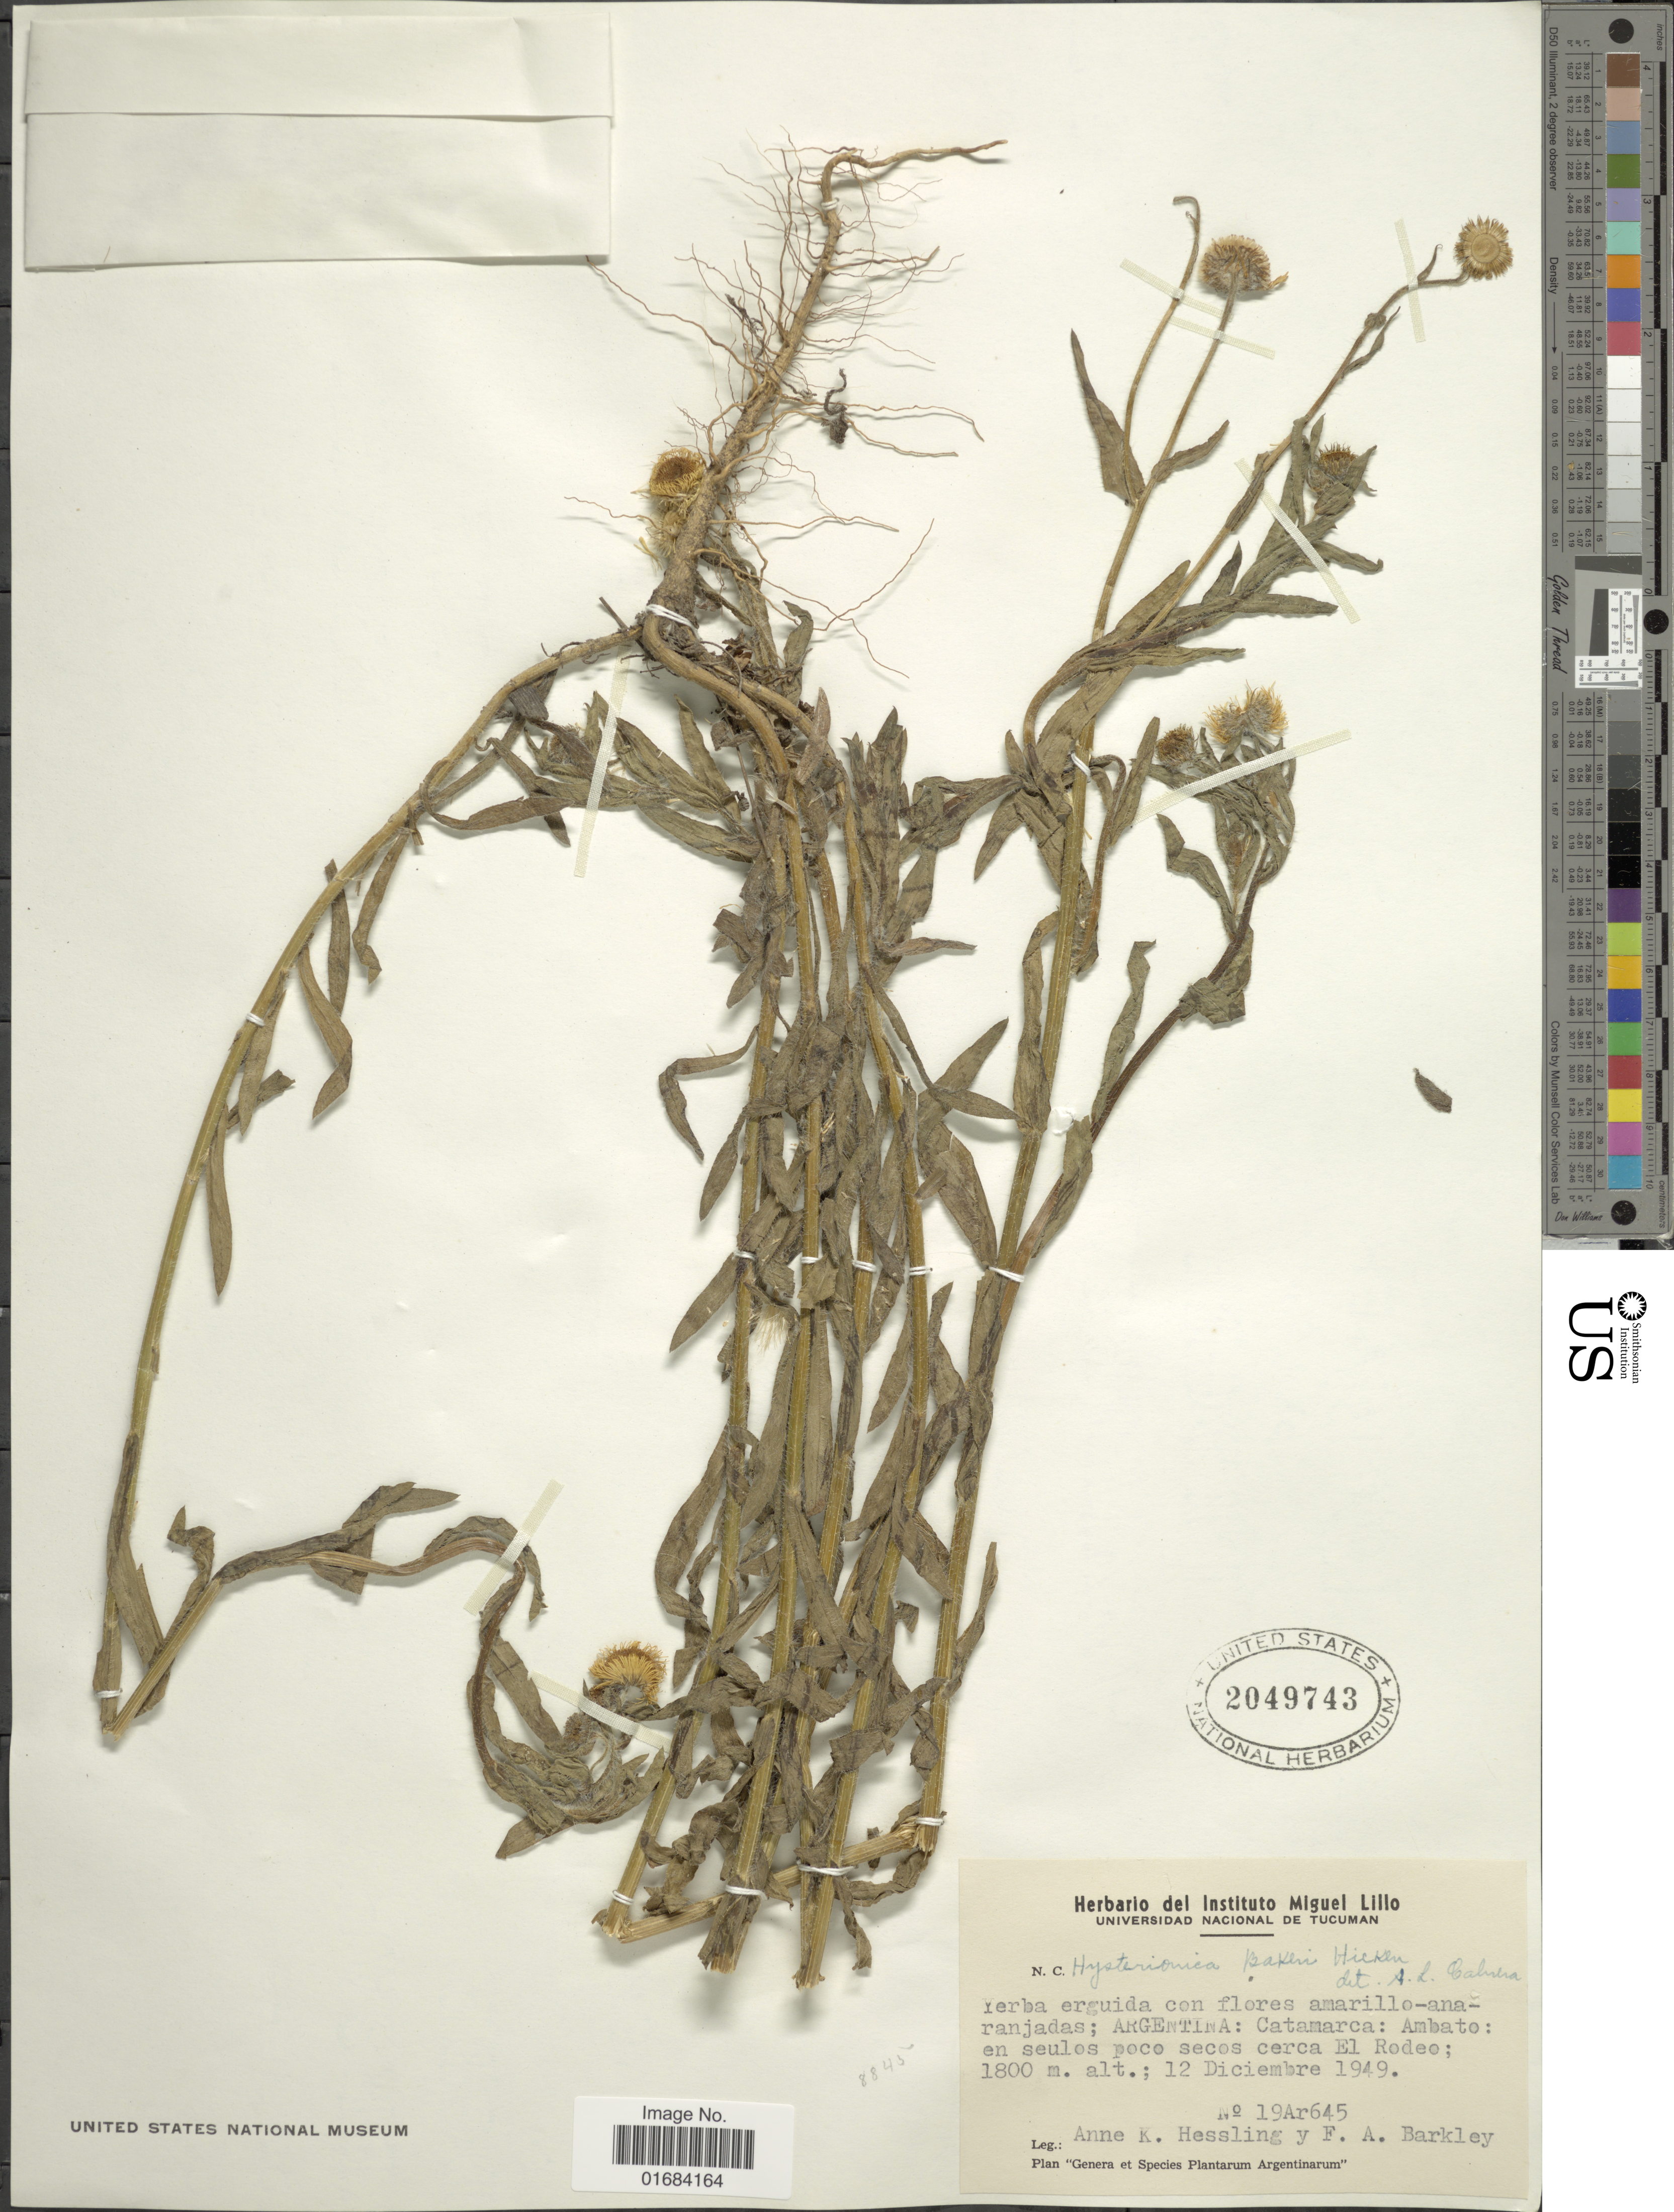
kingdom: Plantae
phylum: Tracheophyta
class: Magnoliopsida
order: Asterales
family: Asteraceae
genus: Hysterionica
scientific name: Hysterionica bakeri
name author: Hicken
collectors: A. Hessling & F. A. Barkley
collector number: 19Ar645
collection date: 1949-12-12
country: Argentina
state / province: Catamarca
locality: Ambato: en seulos poco secos cerca El Rodeo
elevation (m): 1800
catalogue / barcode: US 2049743